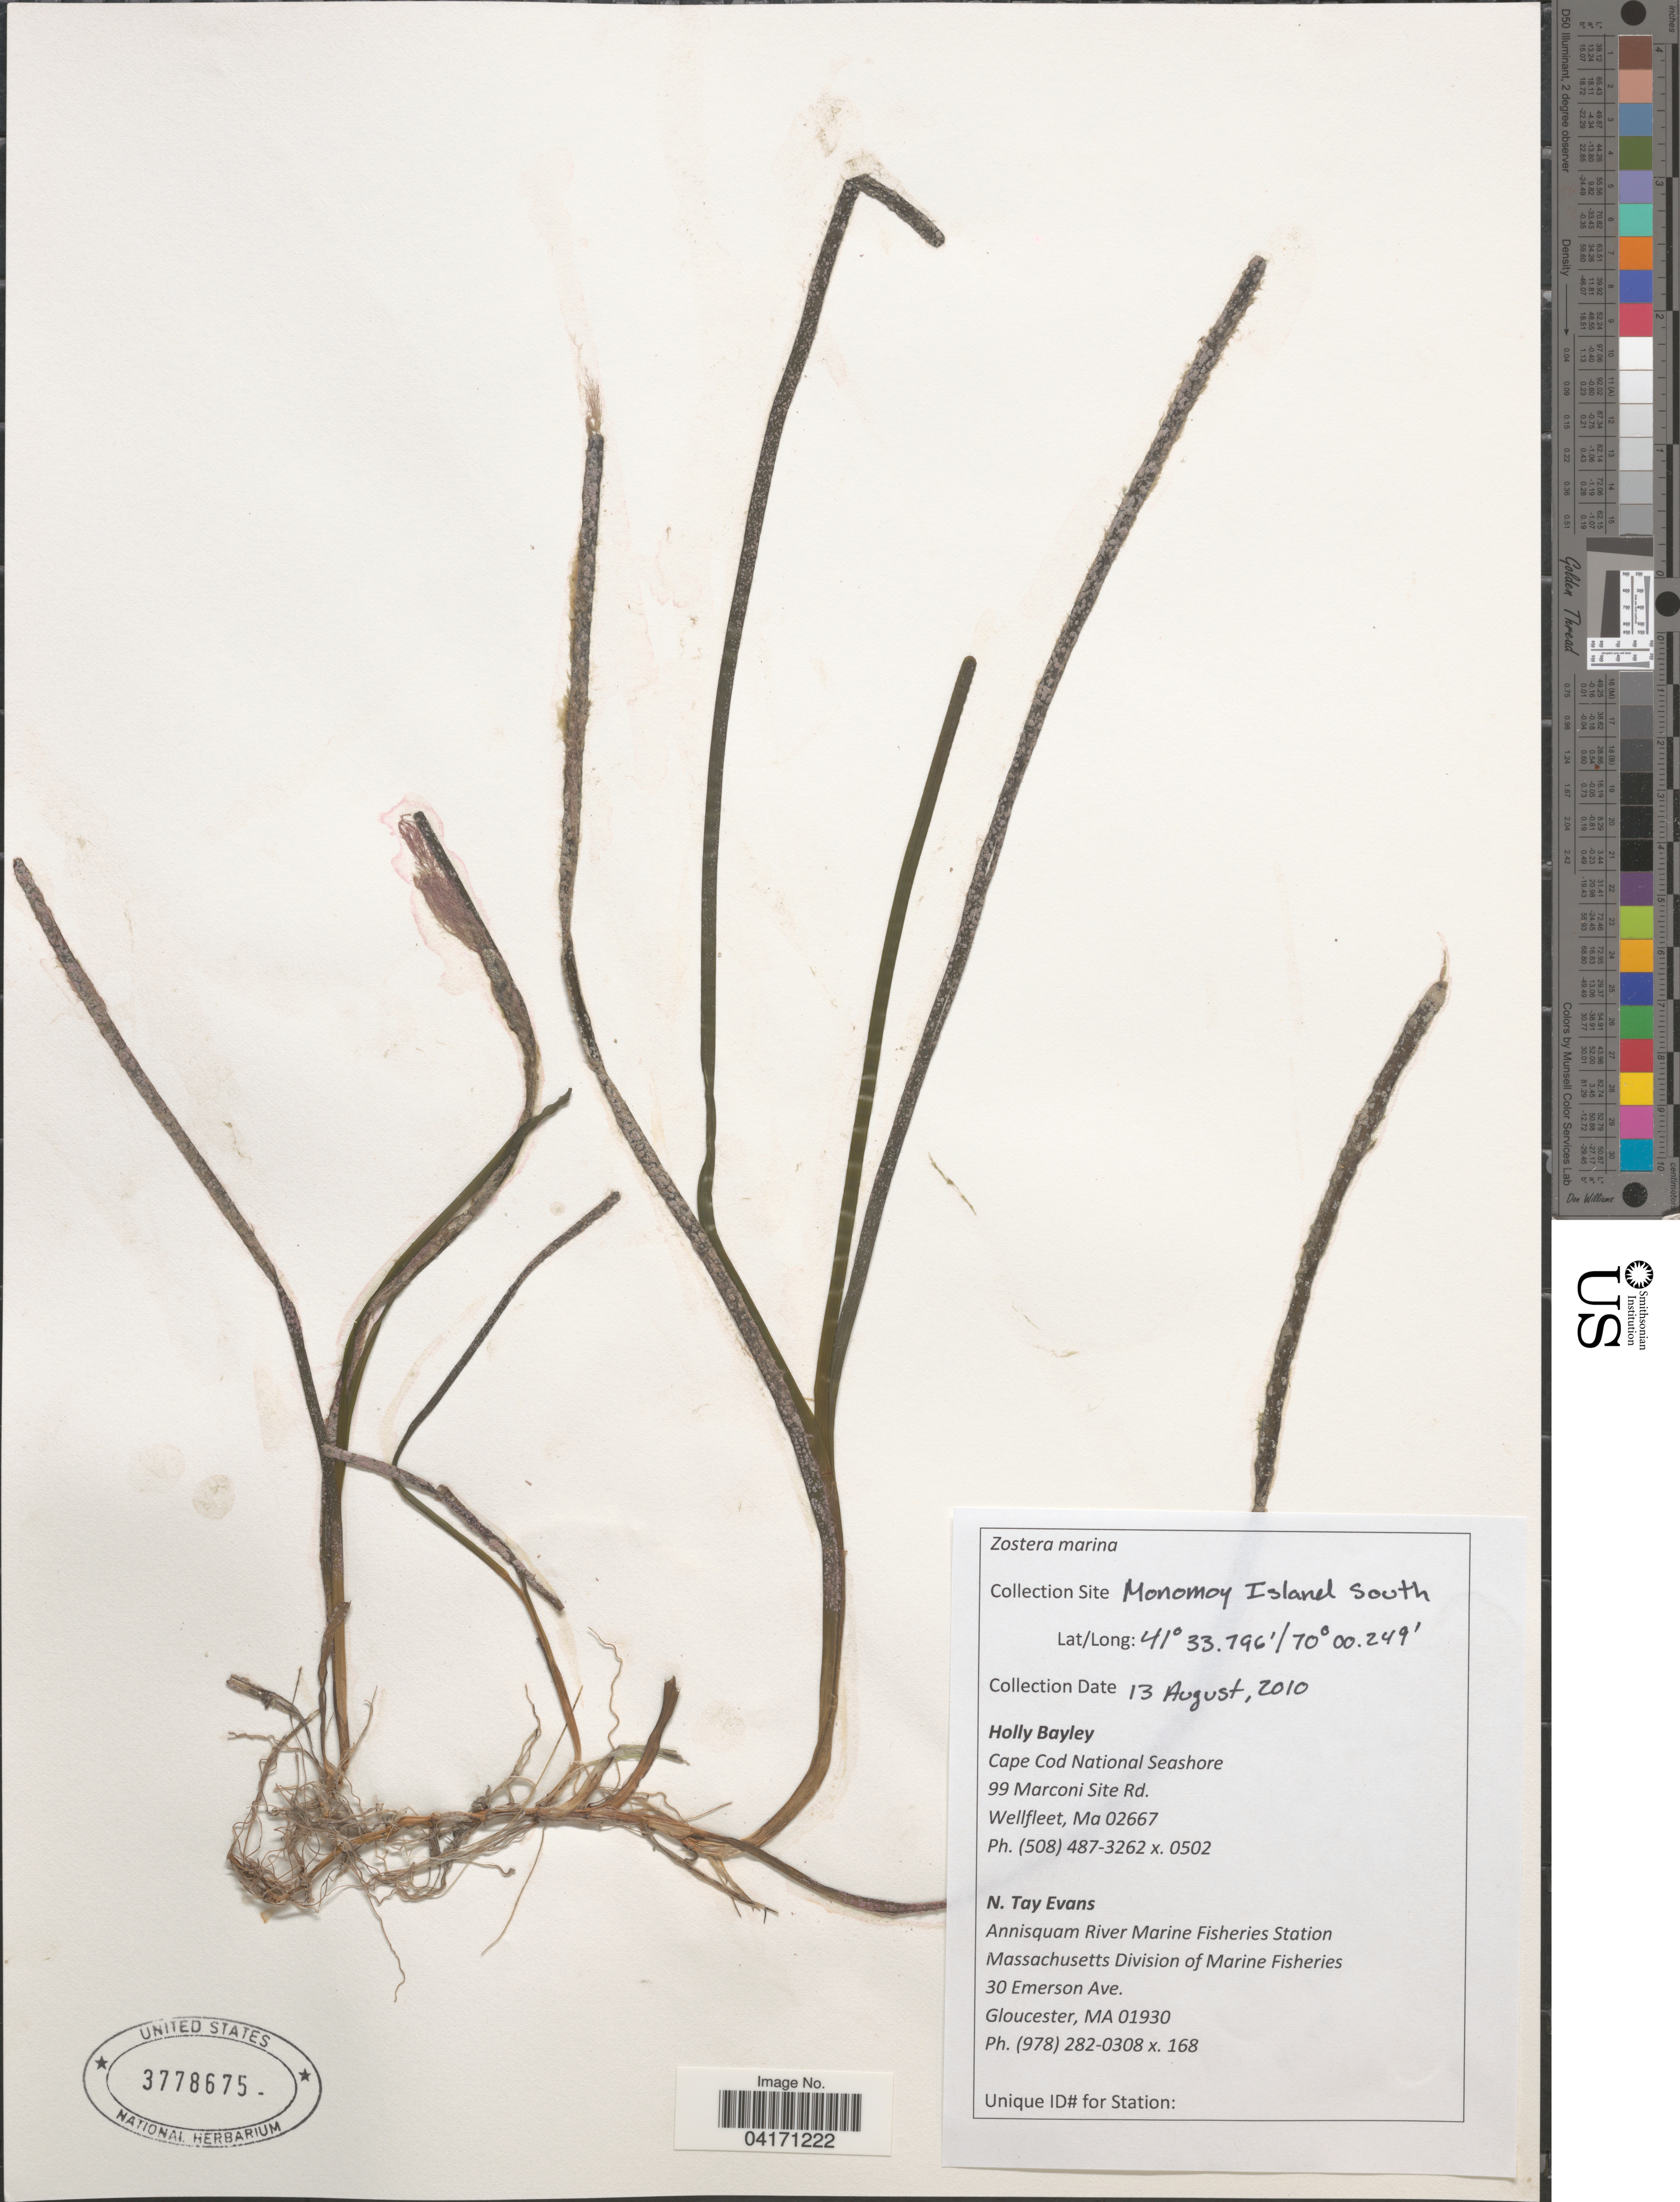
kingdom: Plantae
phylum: Tracheophyta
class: Liliopsida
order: Alismatales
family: Zosteraceae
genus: Zostera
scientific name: Zostera marina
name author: L.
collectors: H. Bayley & N. Evans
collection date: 2010-08-13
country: United States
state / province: Massachusetts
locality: Monomoy Island South.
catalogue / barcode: US 3778675